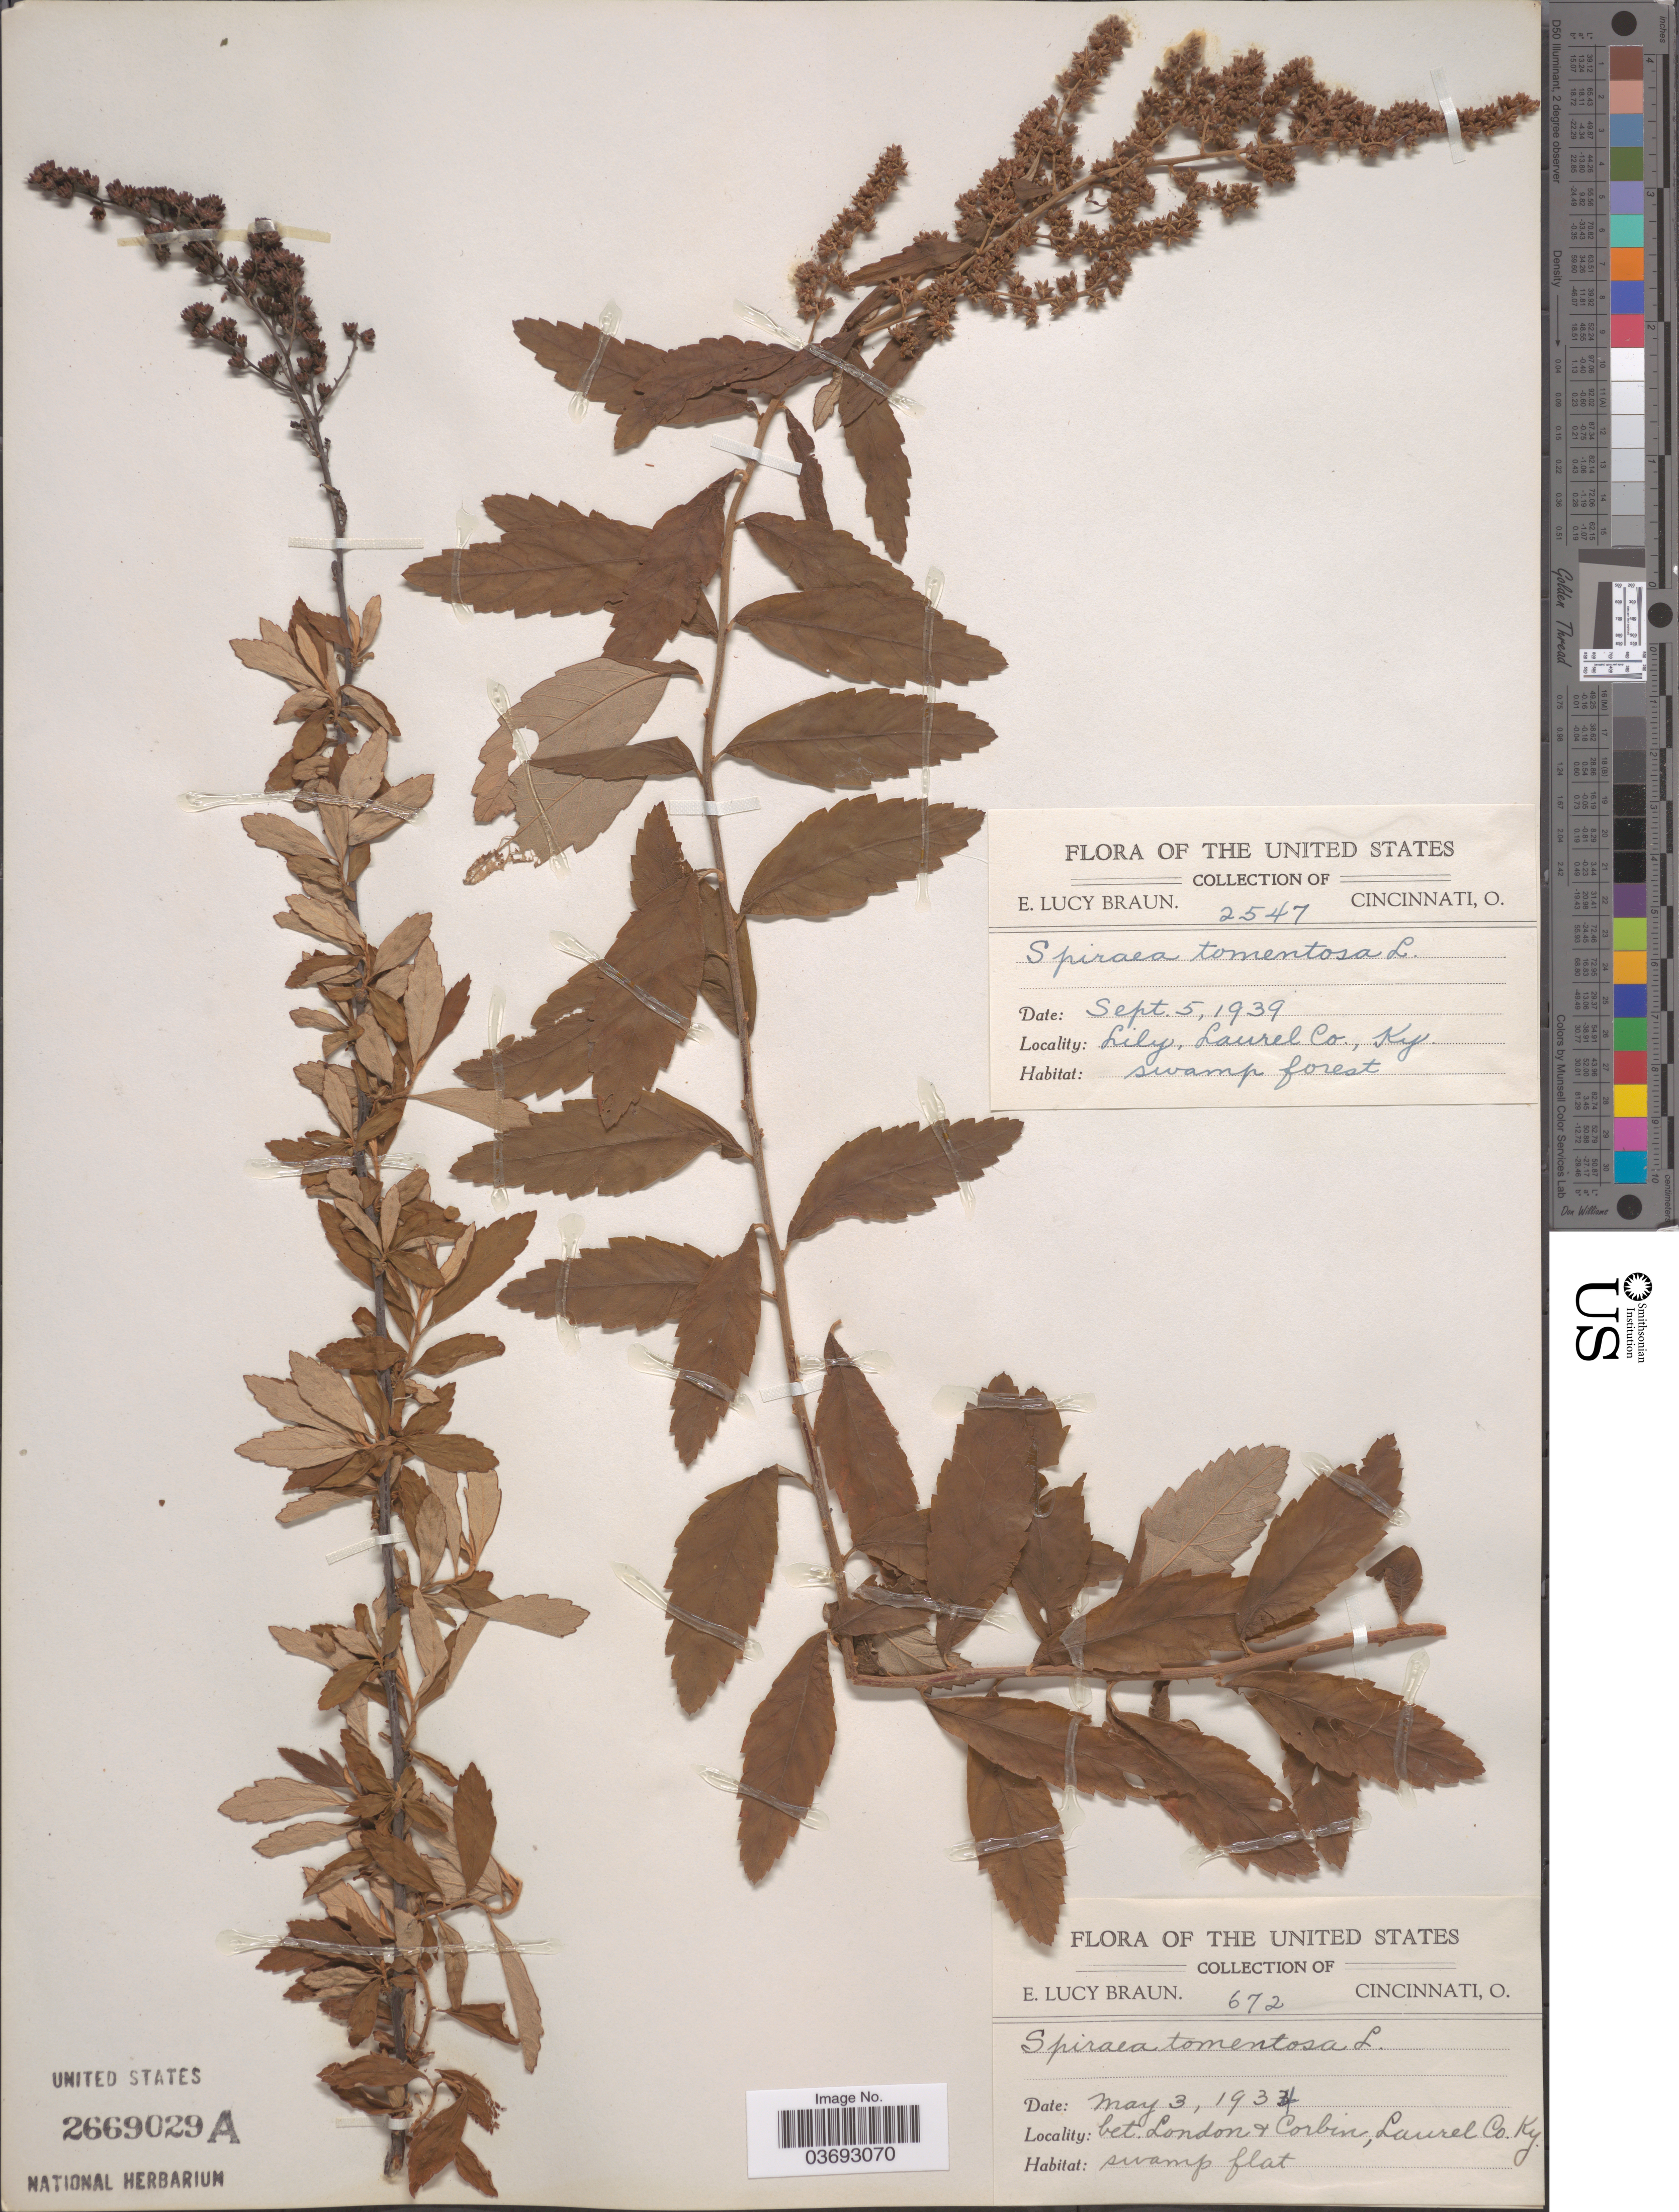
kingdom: Plantae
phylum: Tracheophyta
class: Magnoliopsida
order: Rosales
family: Rosaceae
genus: Spiraea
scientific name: Spiraea tomentosa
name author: L.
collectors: E. L. Braun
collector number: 672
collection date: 1934-05-03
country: United States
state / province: Kentucky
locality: Bet. London & Corbin, Laurel Co.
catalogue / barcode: US 2669029A-2